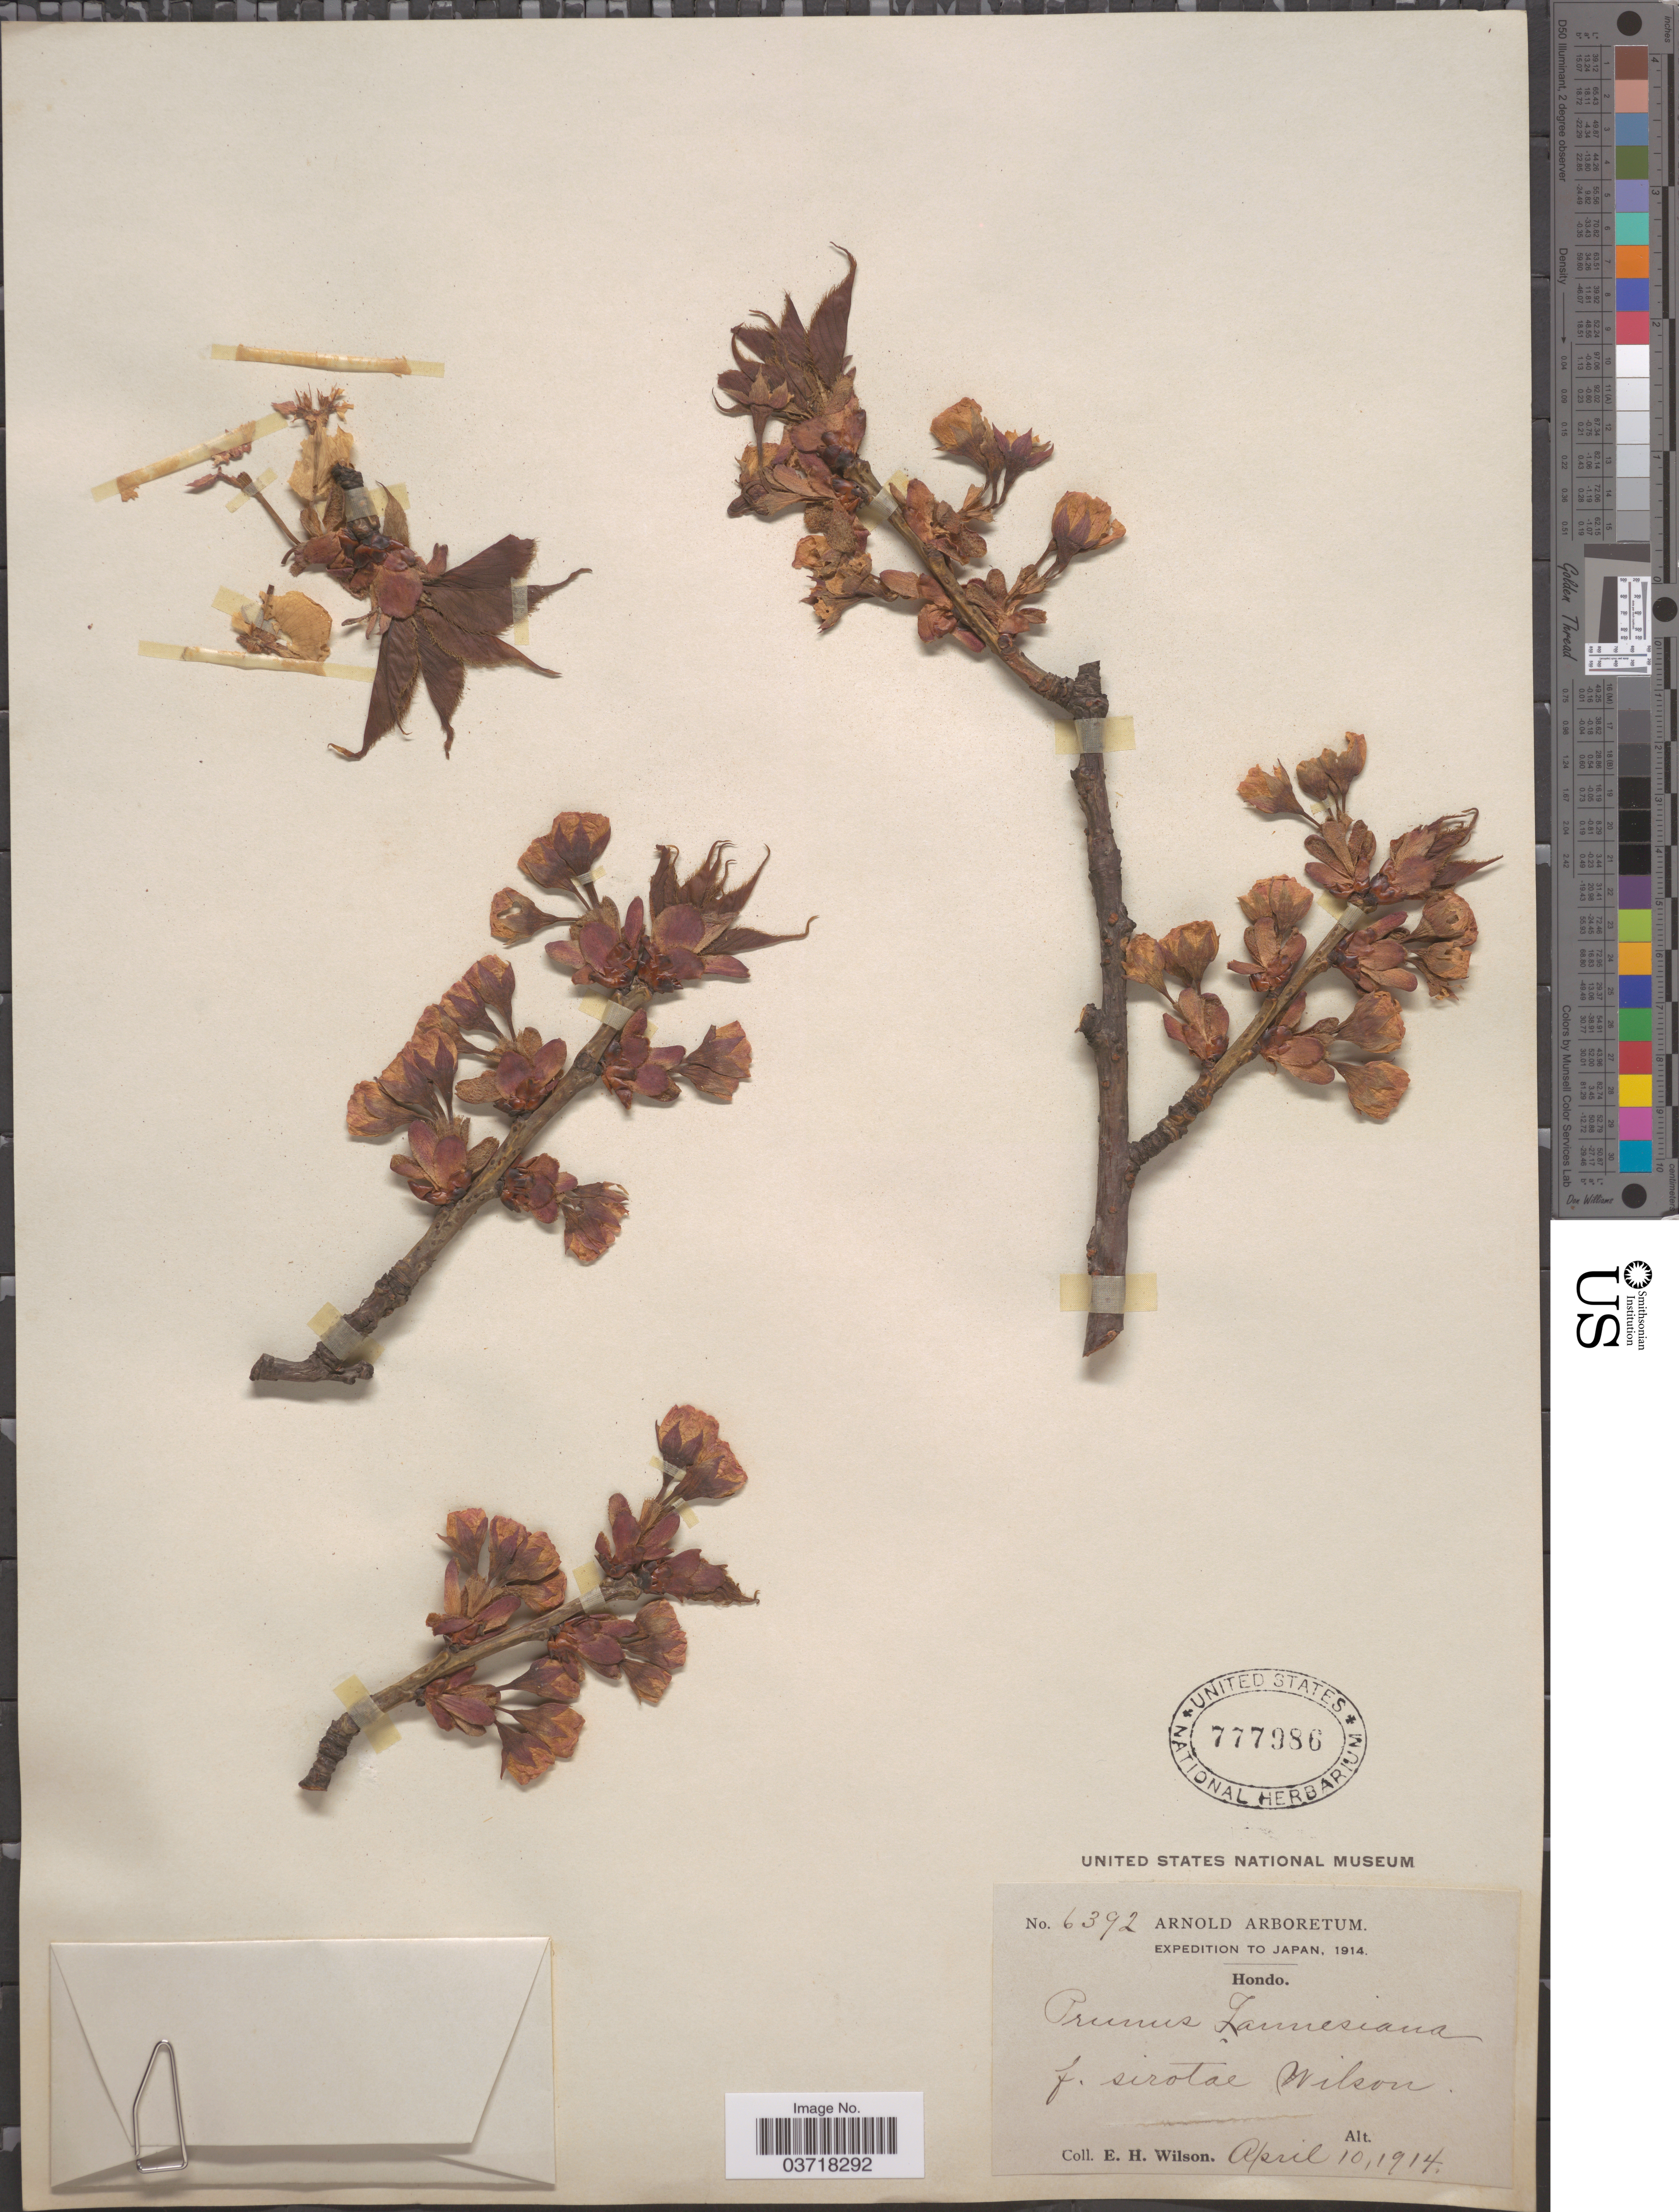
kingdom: Plantae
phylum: Tracheophyta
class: Magnoliopsida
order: Rosales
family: Rosaceae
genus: Prunus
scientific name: Prunus serrulata f. sirotae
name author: (Koidz.) P. D. Sell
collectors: E. Wilson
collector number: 6392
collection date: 1914-04-10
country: Japan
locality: Hondo.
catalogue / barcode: US 777986